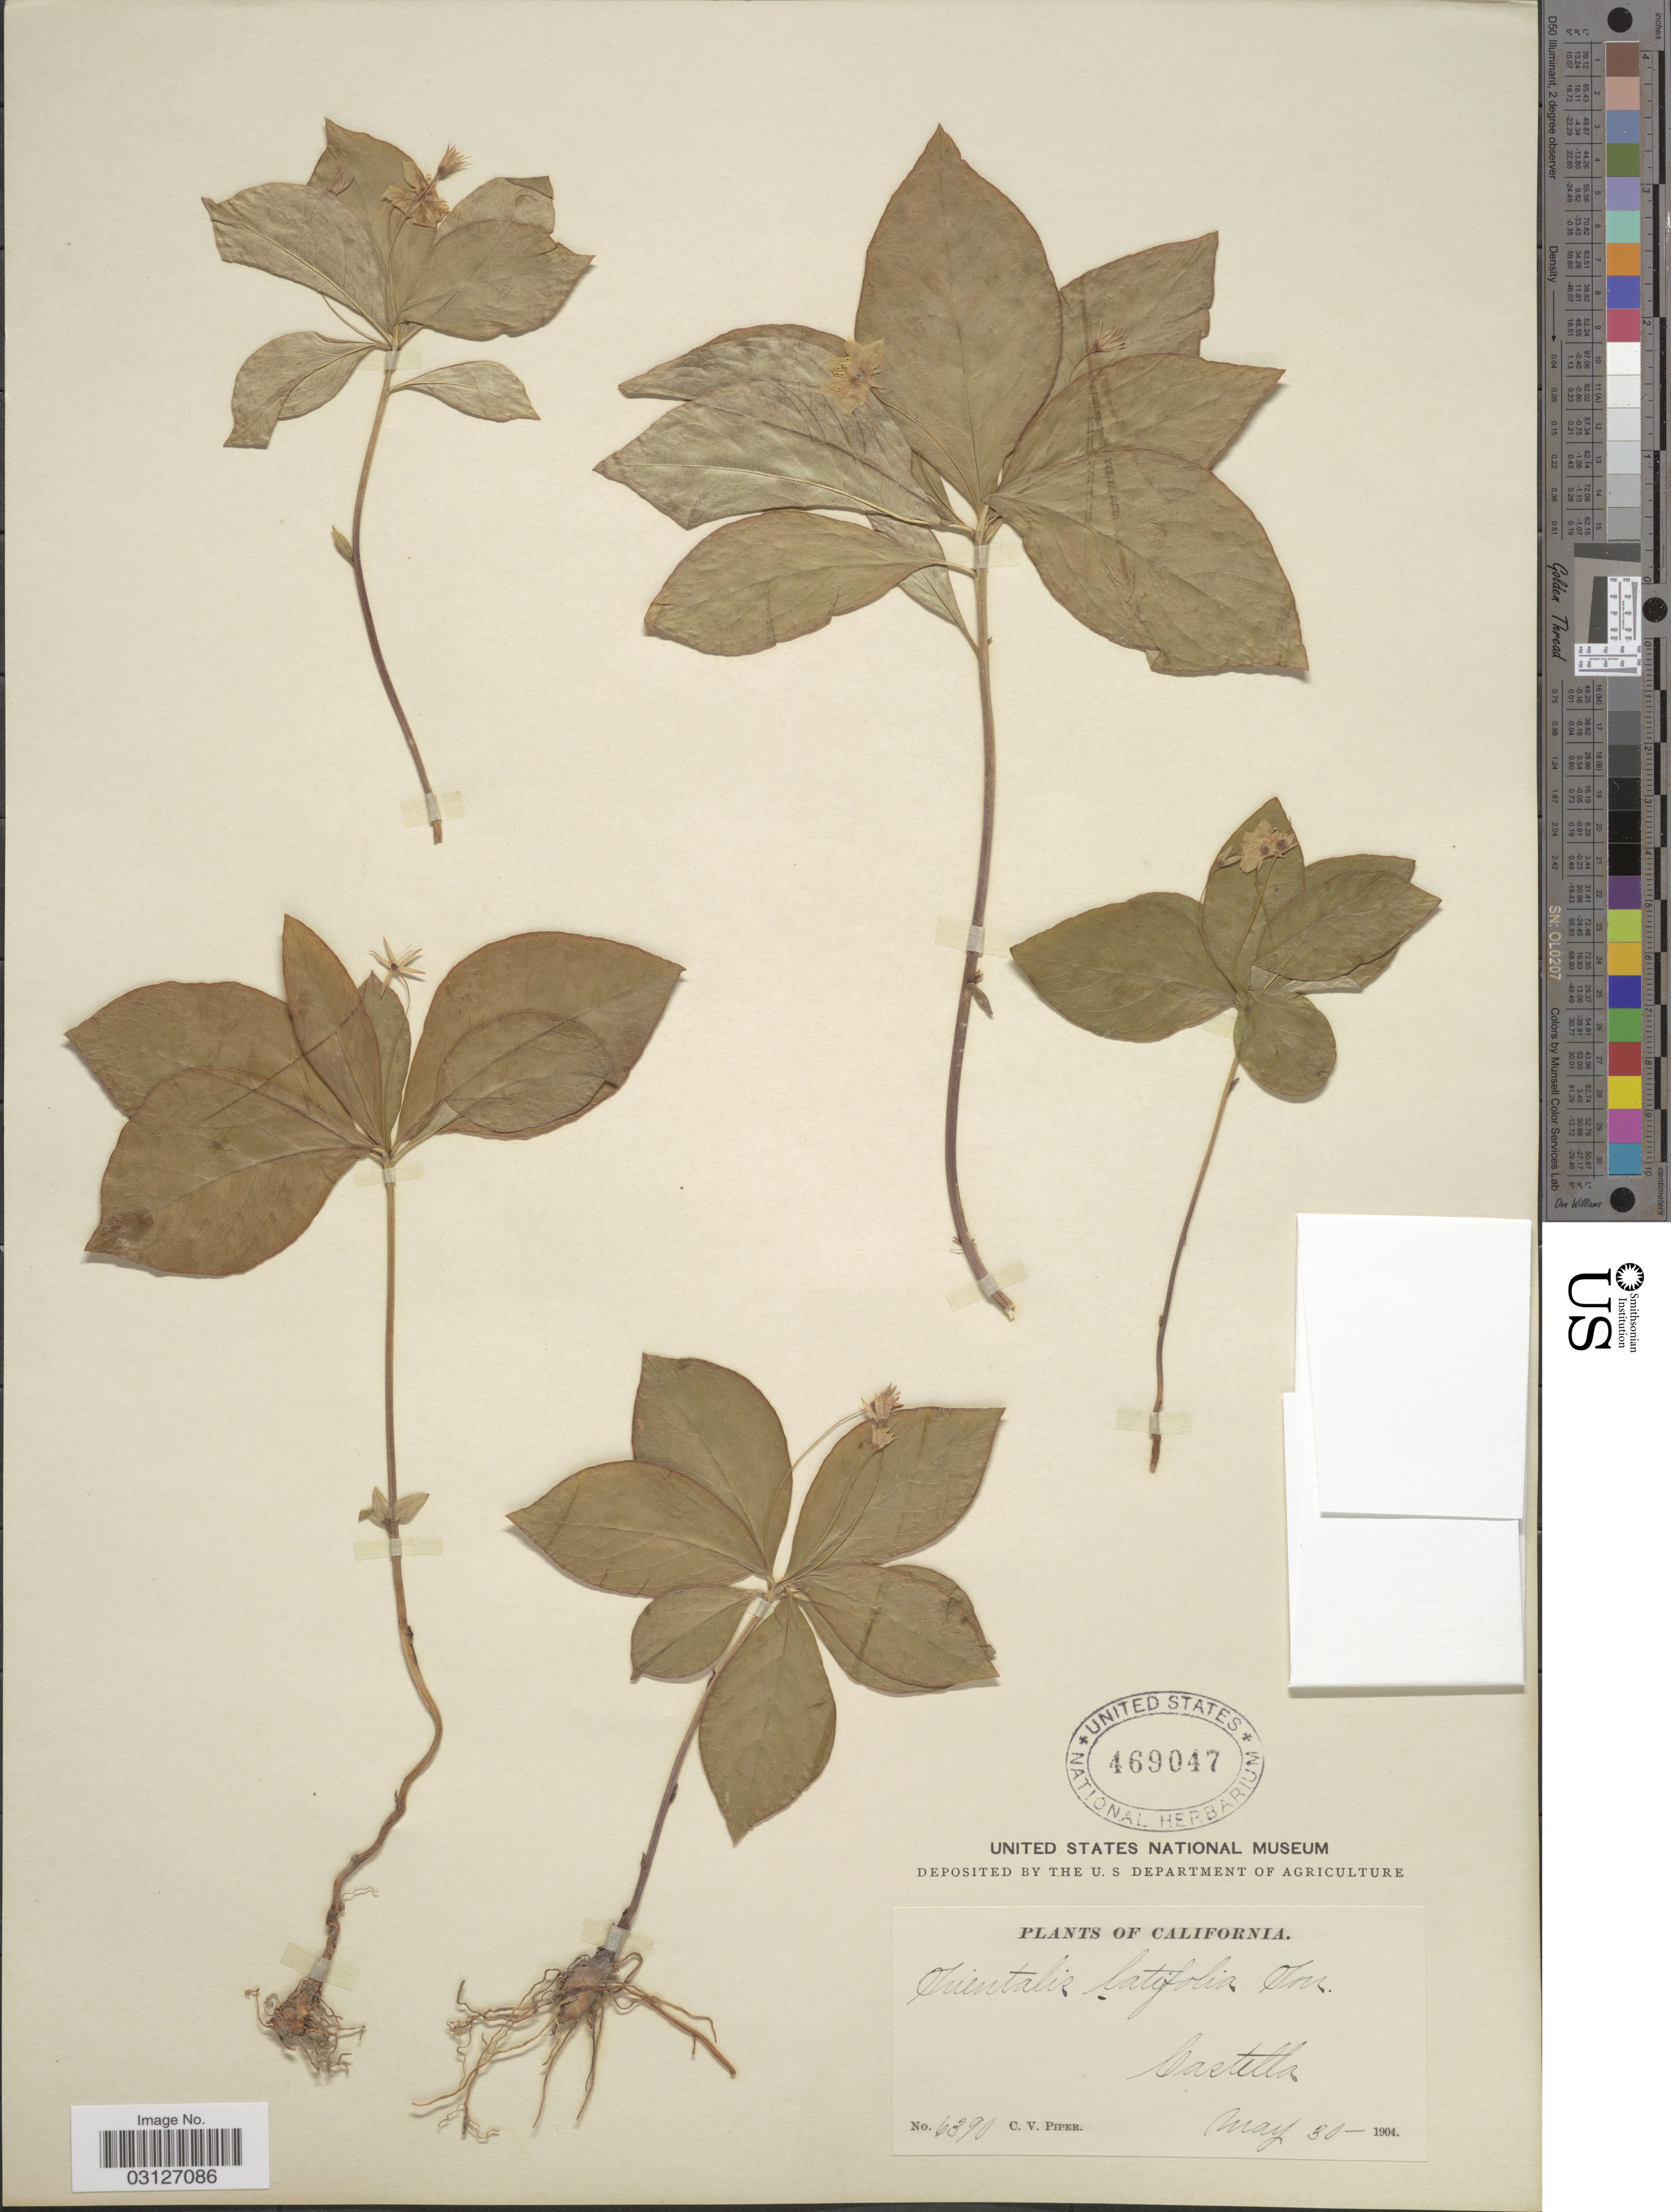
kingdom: Plantae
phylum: Tracheophyta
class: Magnoliopsida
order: Ericales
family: Primulaceae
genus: Trientalis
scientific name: Trientalis latifolia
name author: Hook.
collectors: C. V. Piper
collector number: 6390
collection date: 1904-05-30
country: United States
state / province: California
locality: Castella.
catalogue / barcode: US 469047